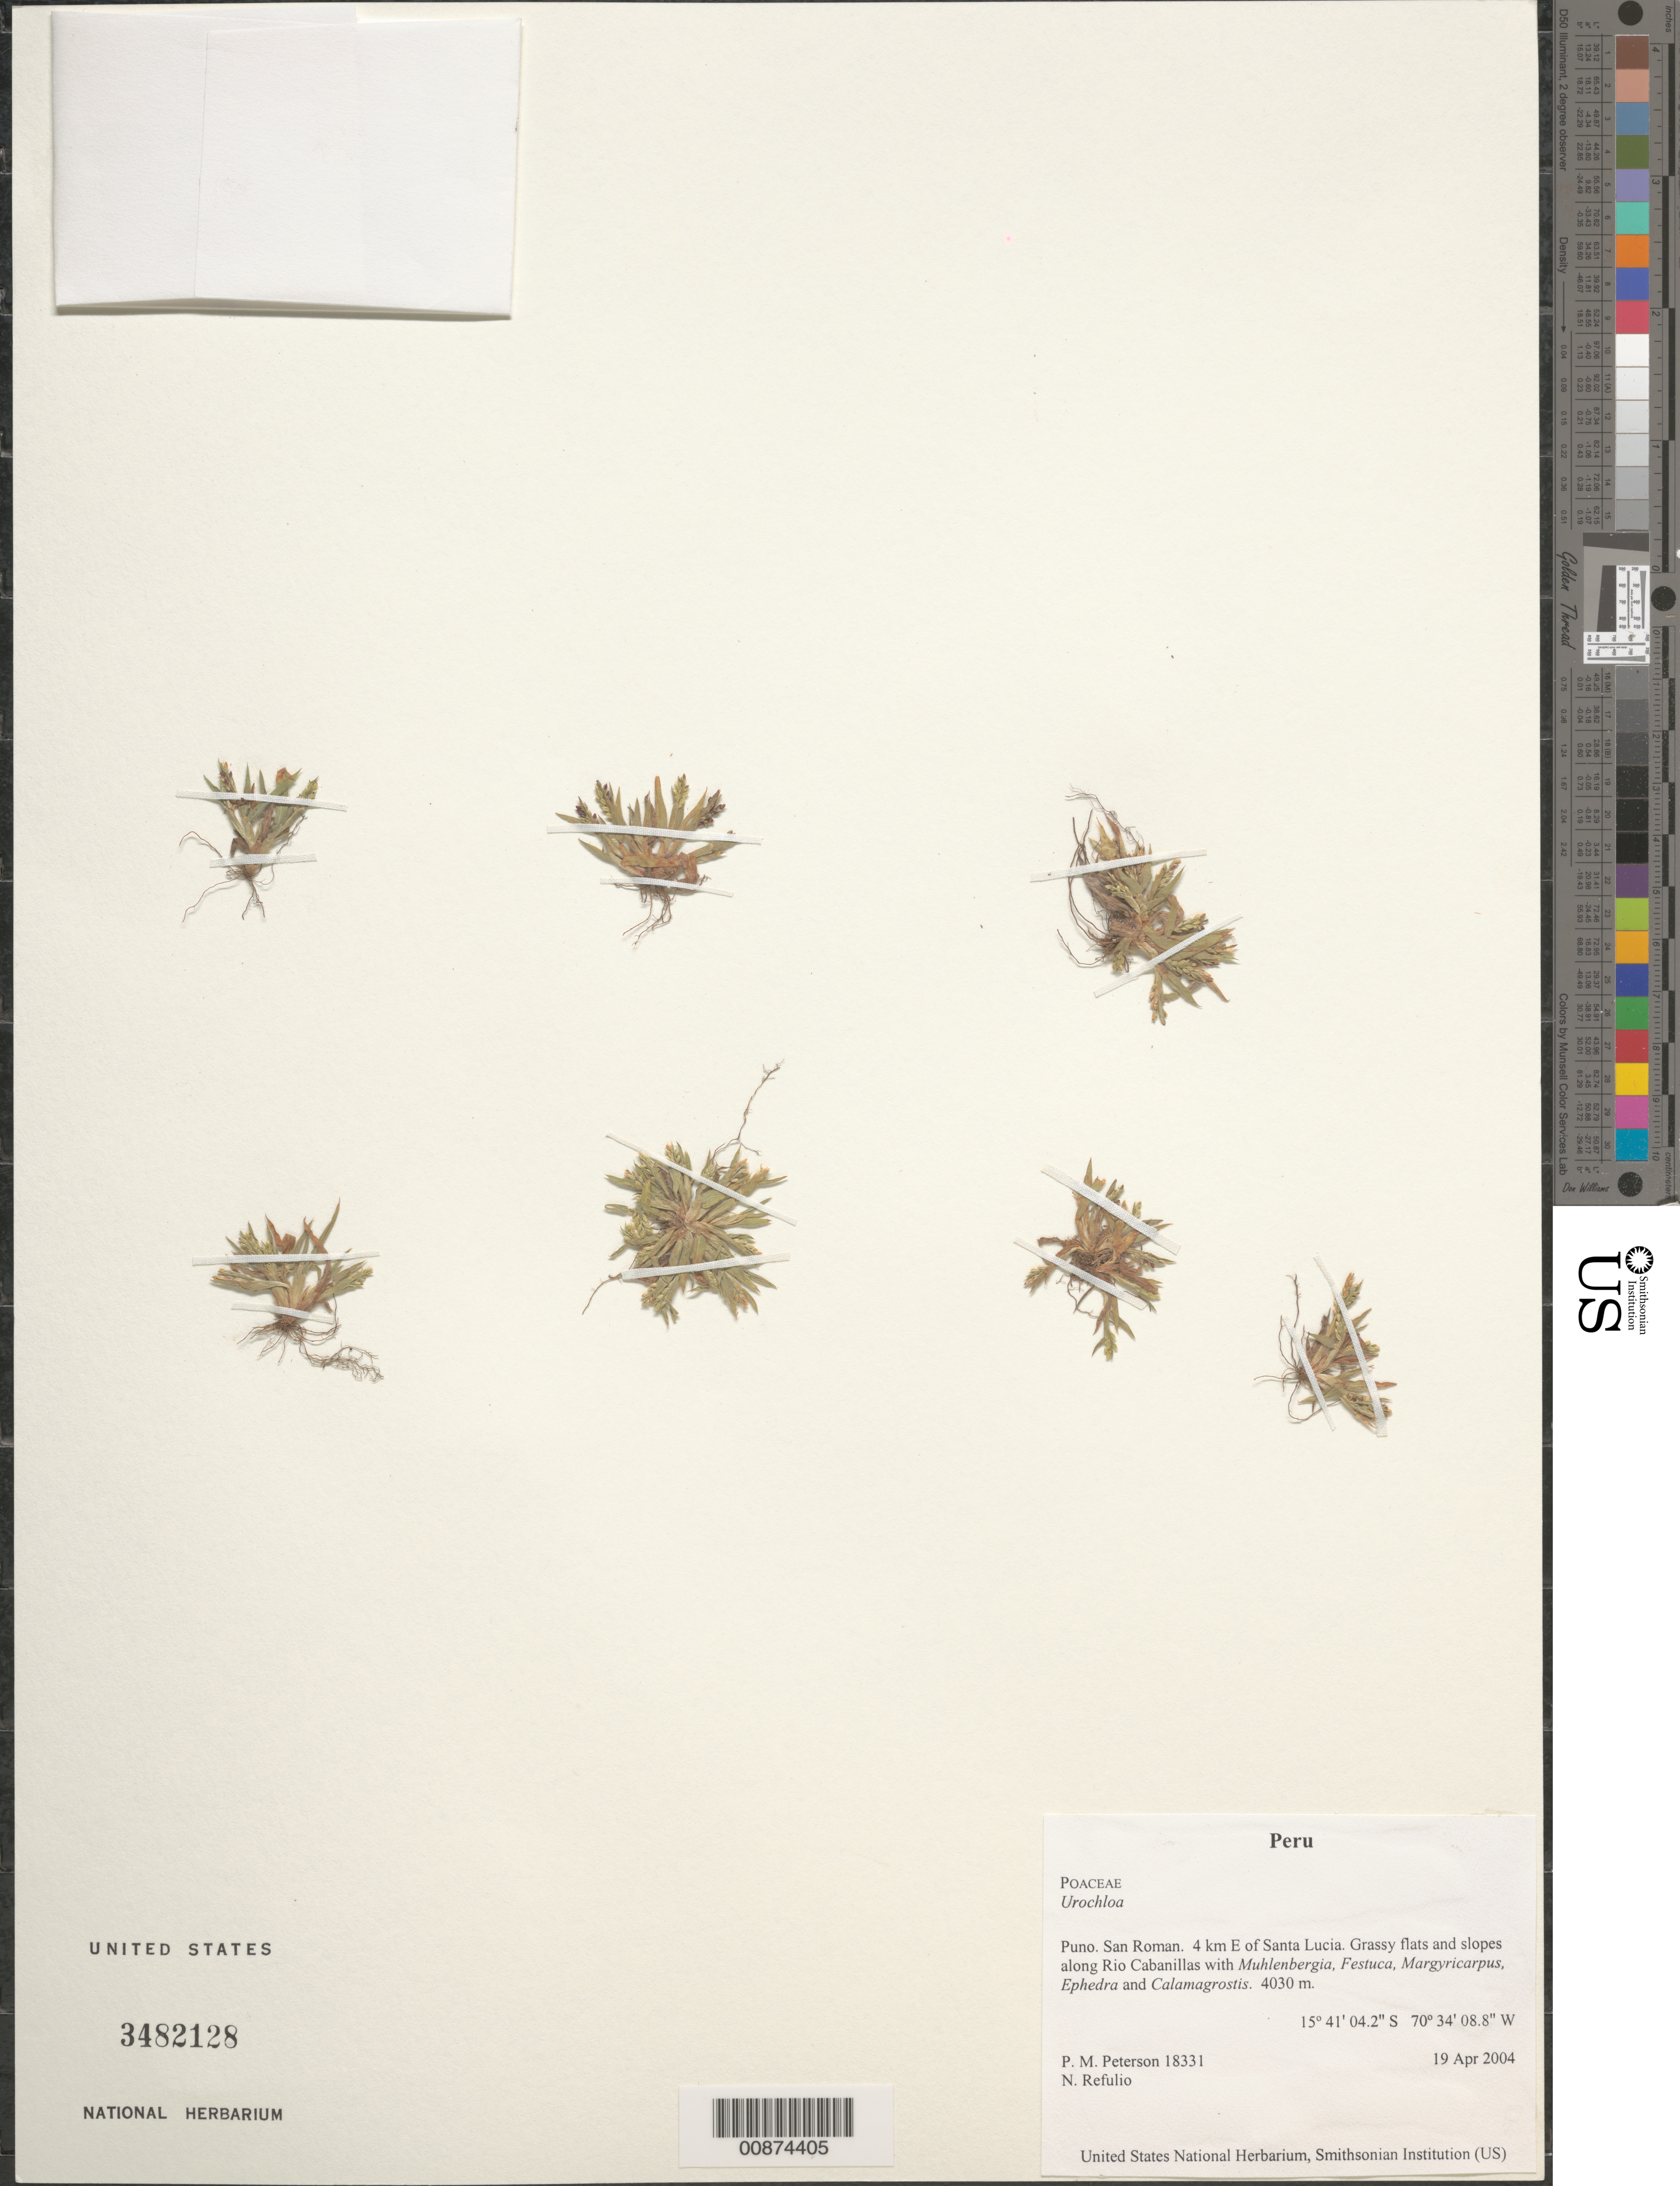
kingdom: Plantae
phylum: Tracheophyta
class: Liliopsida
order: Poales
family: Poaceae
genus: Urochloa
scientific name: Urochloa sp.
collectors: P. M. Peterson & N. Refulio-Rodríguez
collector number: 18331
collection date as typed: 19 Apr 2004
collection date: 2004-04-19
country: Peru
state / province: Puno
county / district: San Román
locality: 4 km E of Santa Lucia. Grassy flats and slopes along Rio Cabanillas with Muhlenbergia, Festuca, Margyricarpus, Ephedra and Calamagrostis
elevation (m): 4030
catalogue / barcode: US 3482128